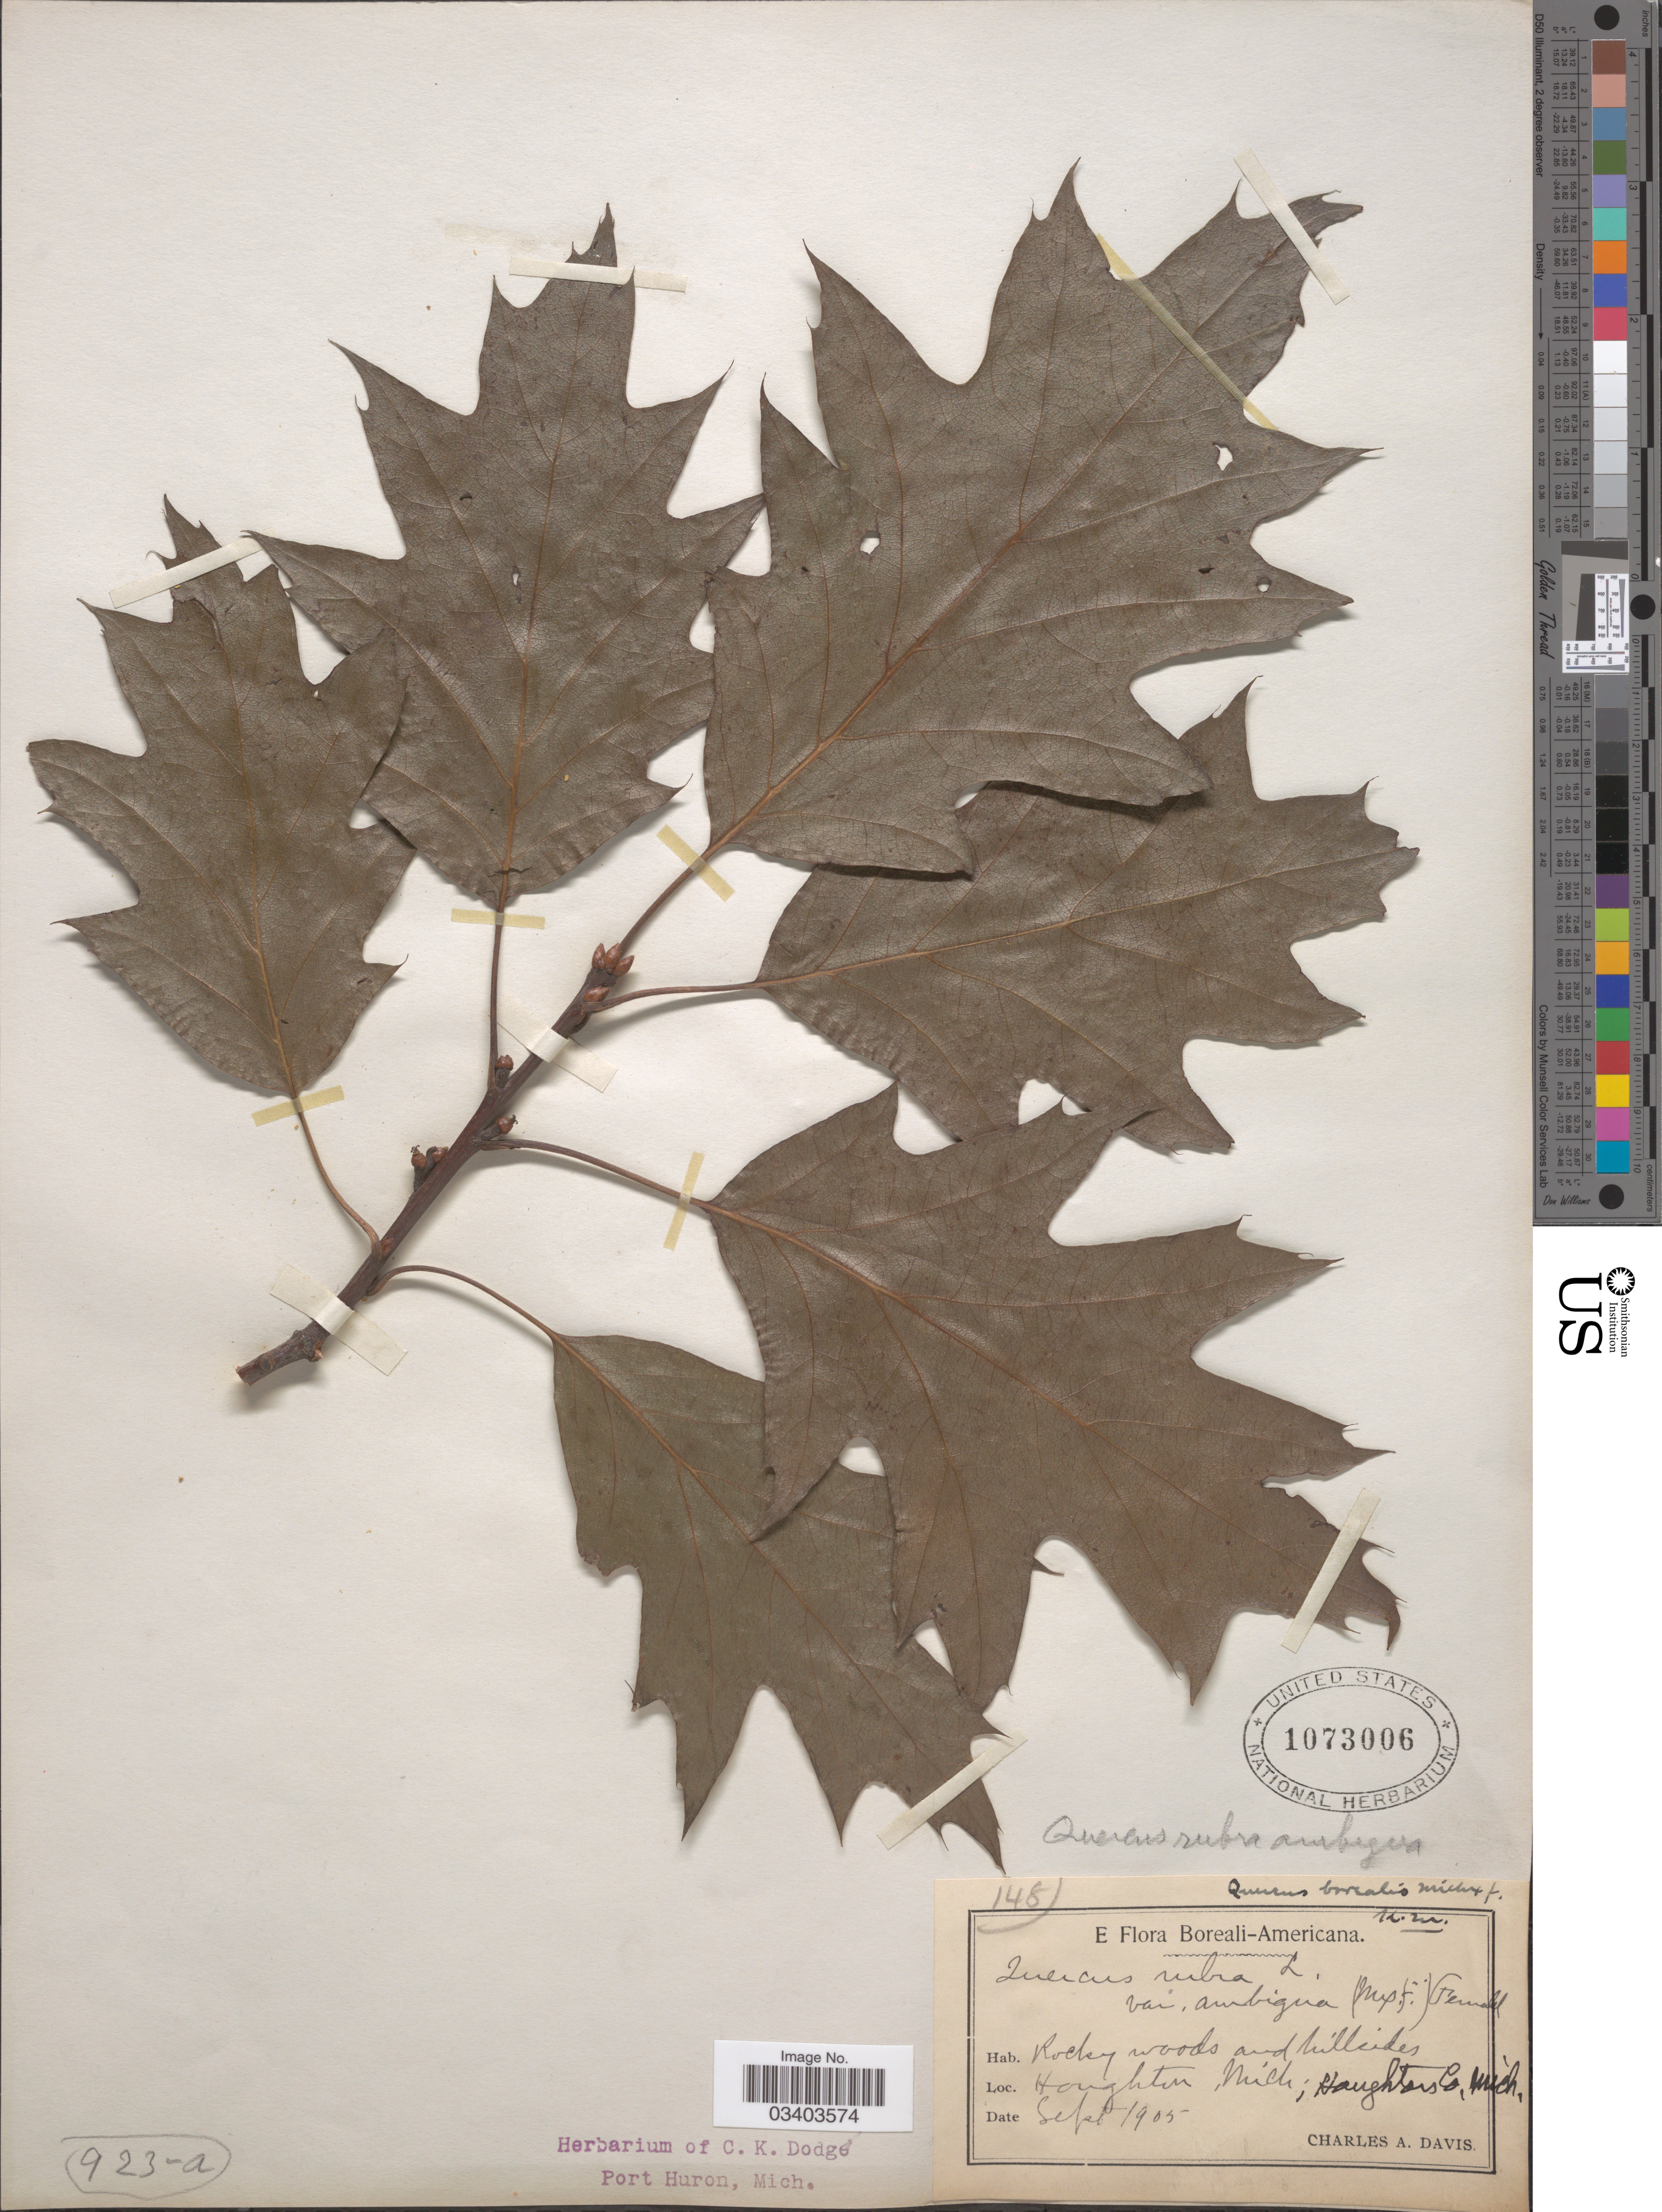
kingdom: Plantae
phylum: Tracheophyta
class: Magnoliopsida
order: Fagales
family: Fagaceae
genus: Quercus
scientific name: Quercus borealis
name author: F. Michx.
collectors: C. Davis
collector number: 148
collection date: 1905-09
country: United States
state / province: Michigan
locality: Houghton, Houghton Co.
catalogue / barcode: US 1073006